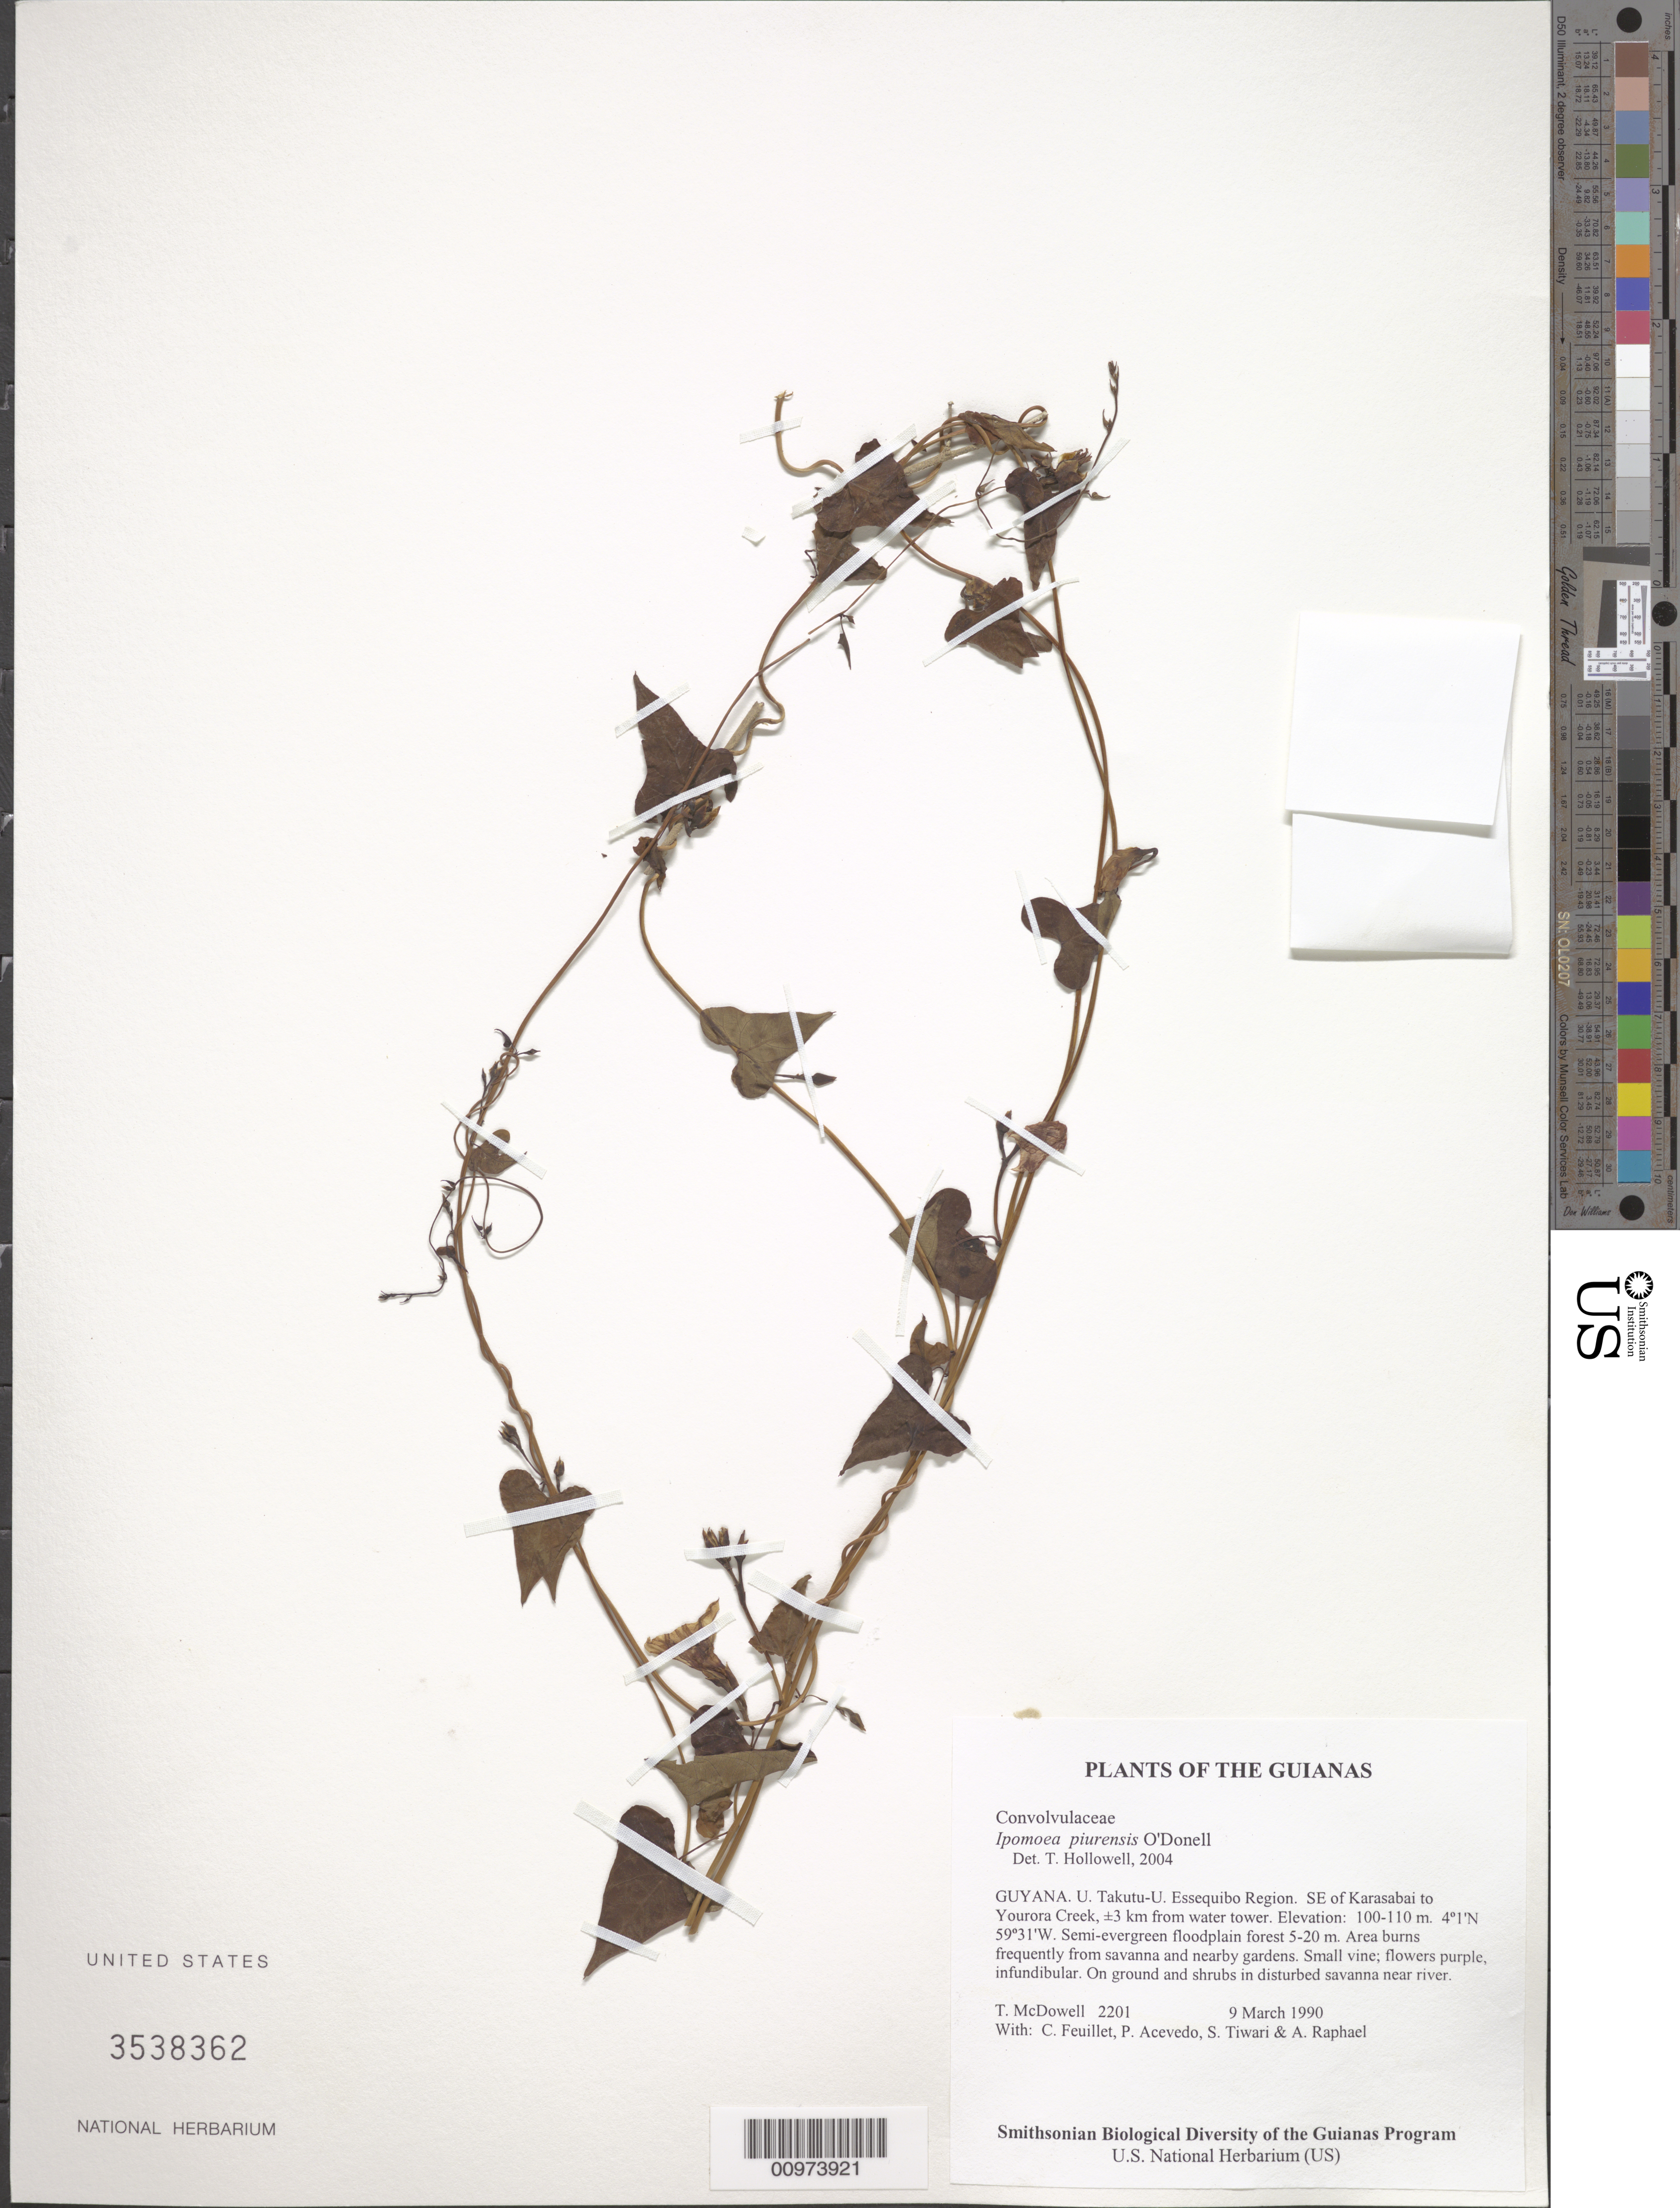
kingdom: Plantae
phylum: Tracheophyta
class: Magnoliopsida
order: Solanales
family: Convolvulaceae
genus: Ipomoea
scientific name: Ipomoea piurensis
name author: O'Donell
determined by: Hollowell, T. H., (BOT), Smithsonian Institution - National Museum of Natural History (UNITED STATES)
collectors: T. McDowell, C. Feuillet, P. Acevedo-Rodr., S. Tiwari & A. Raphael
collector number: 2201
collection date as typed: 9 March 1990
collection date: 1990-03-09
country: Guyana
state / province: U. Takutu-U. Essequibo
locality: SE of Karasabai to Yourora Creek, ±3 km from water tower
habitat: Semi-evergreen floodplain forest 5-20 m. Area burns frequently from savanna and nearby gardens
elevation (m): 100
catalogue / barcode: US 3538362